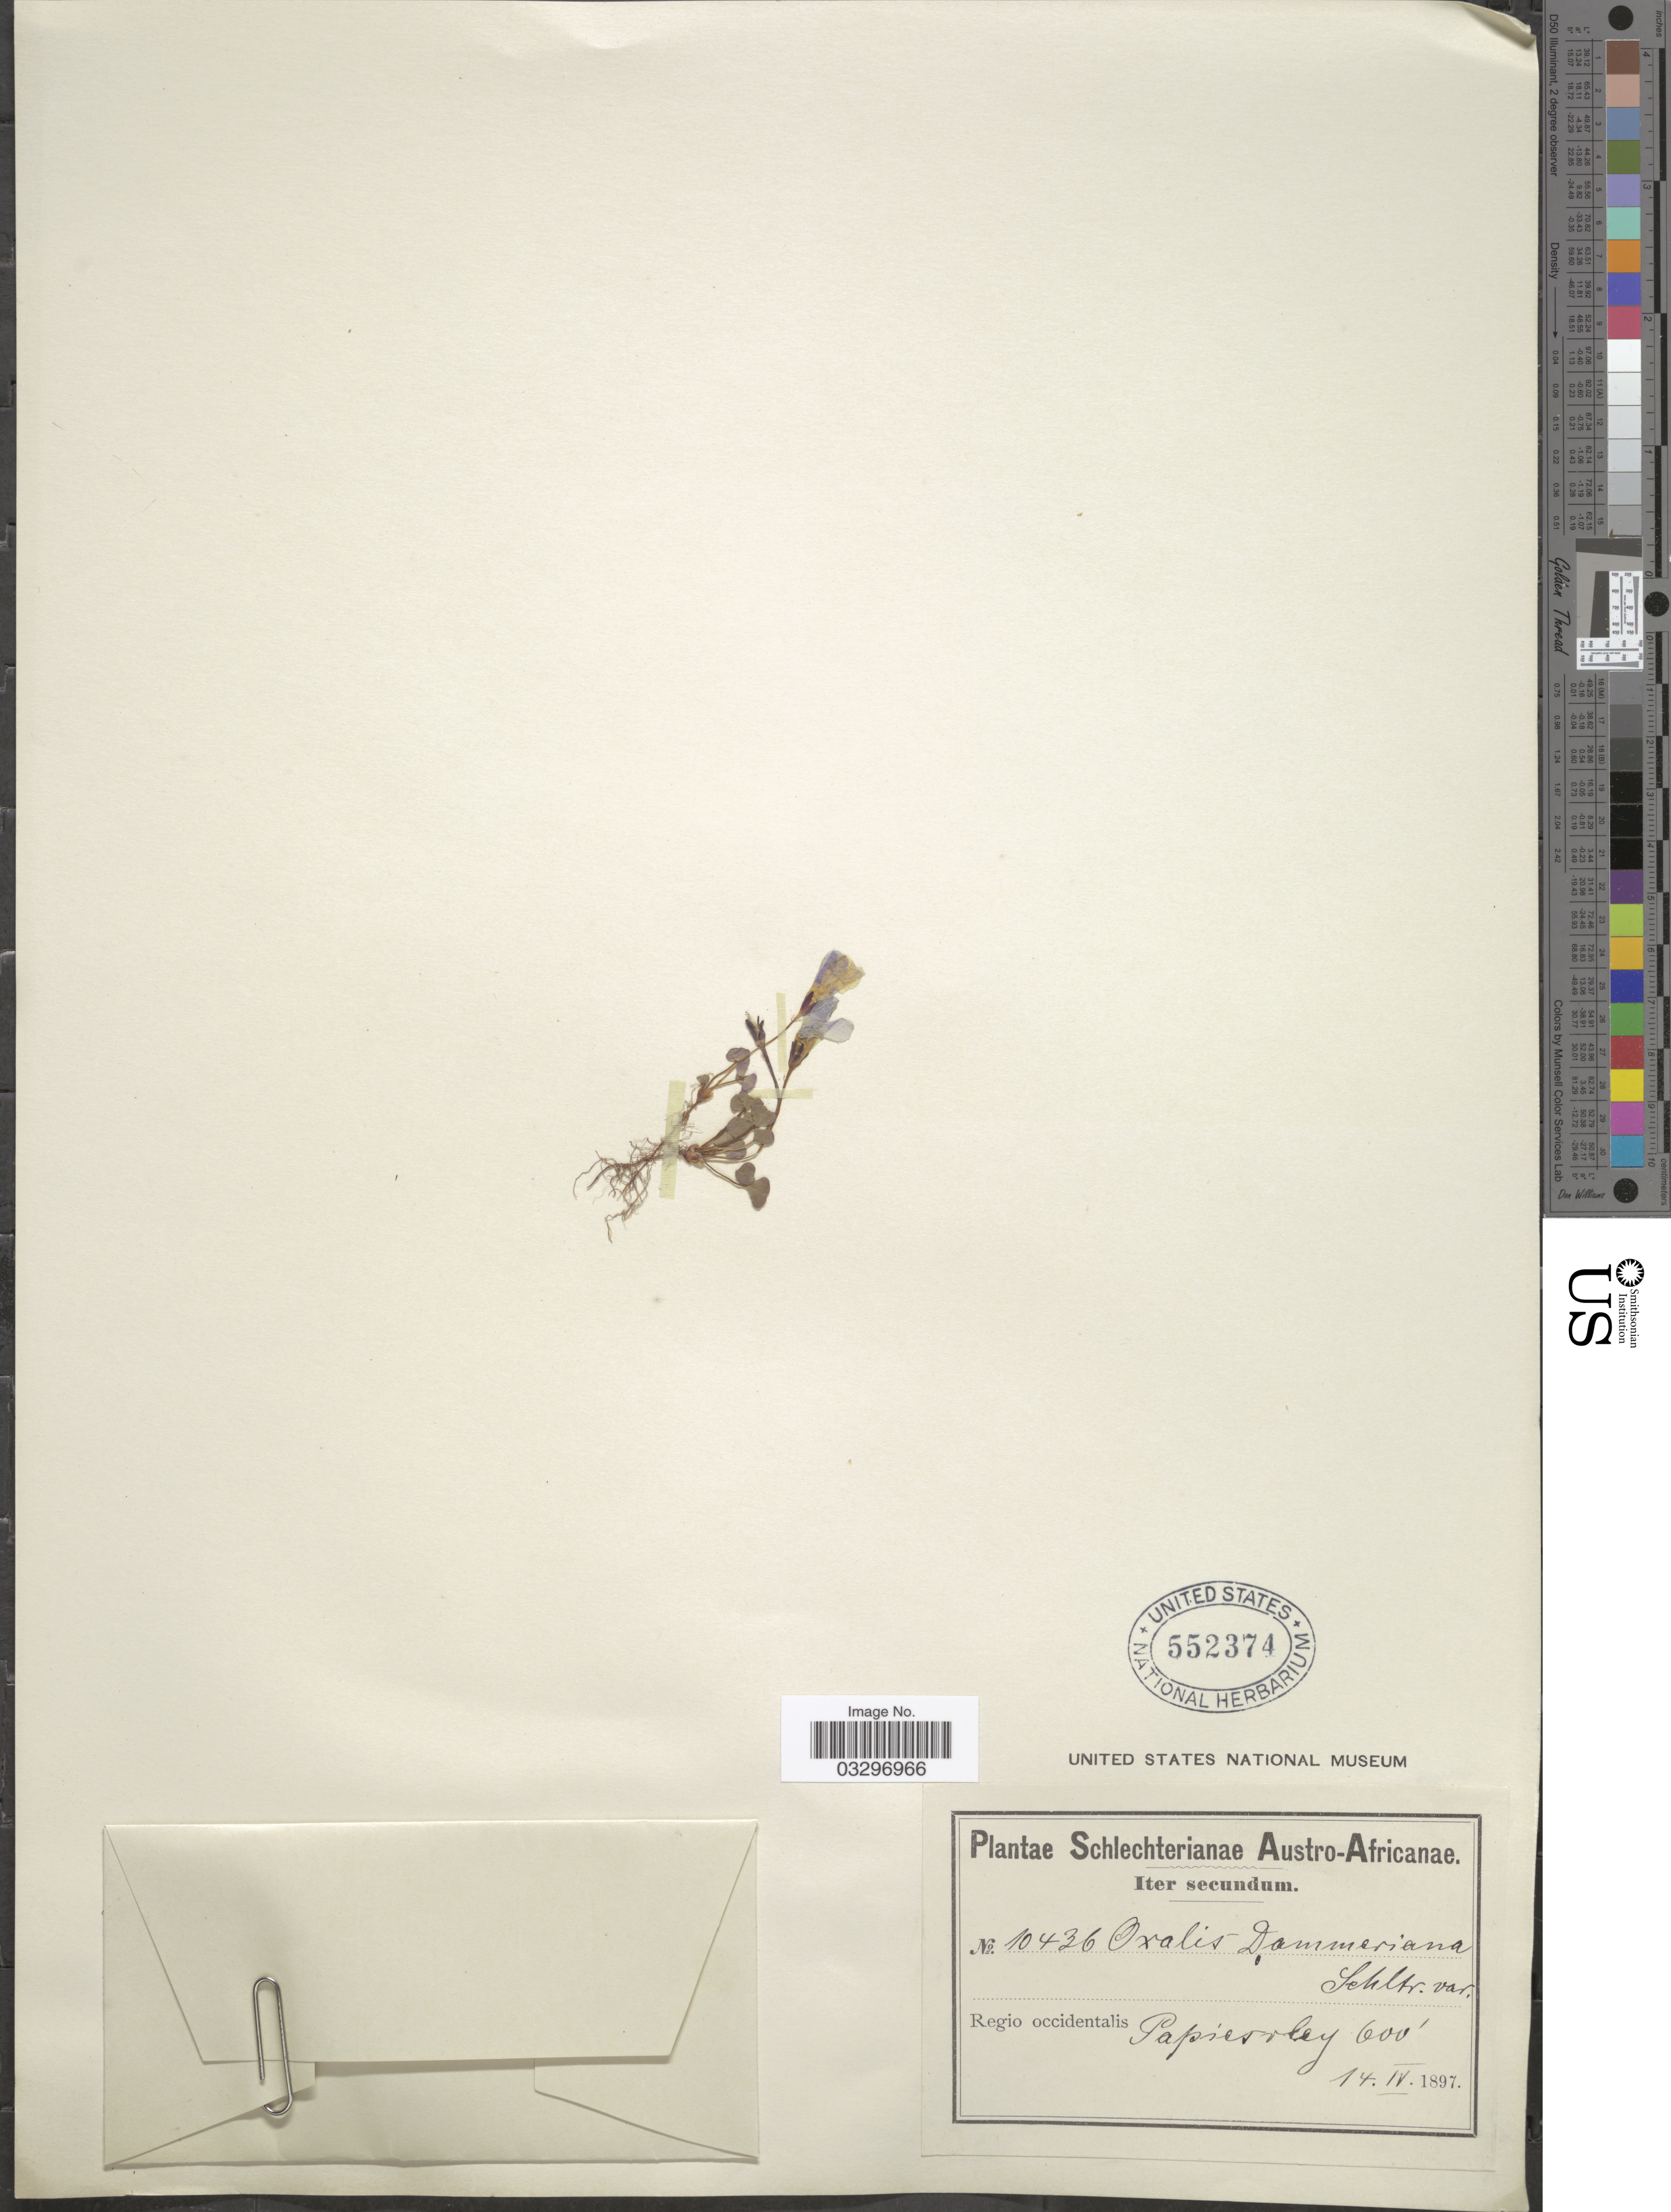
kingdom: Plantae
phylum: Tracheophyta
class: Magnoliopsida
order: Oxalidales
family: Oxalidaceae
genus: Oxalis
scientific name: Oxalis dammeriana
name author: Schltr.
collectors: Schlechter, --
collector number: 10436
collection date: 1897-04-14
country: South Africa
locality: Austro-Africanae. Regio occidentalis. Papiesvley.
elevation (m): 183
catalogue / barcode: US 552374